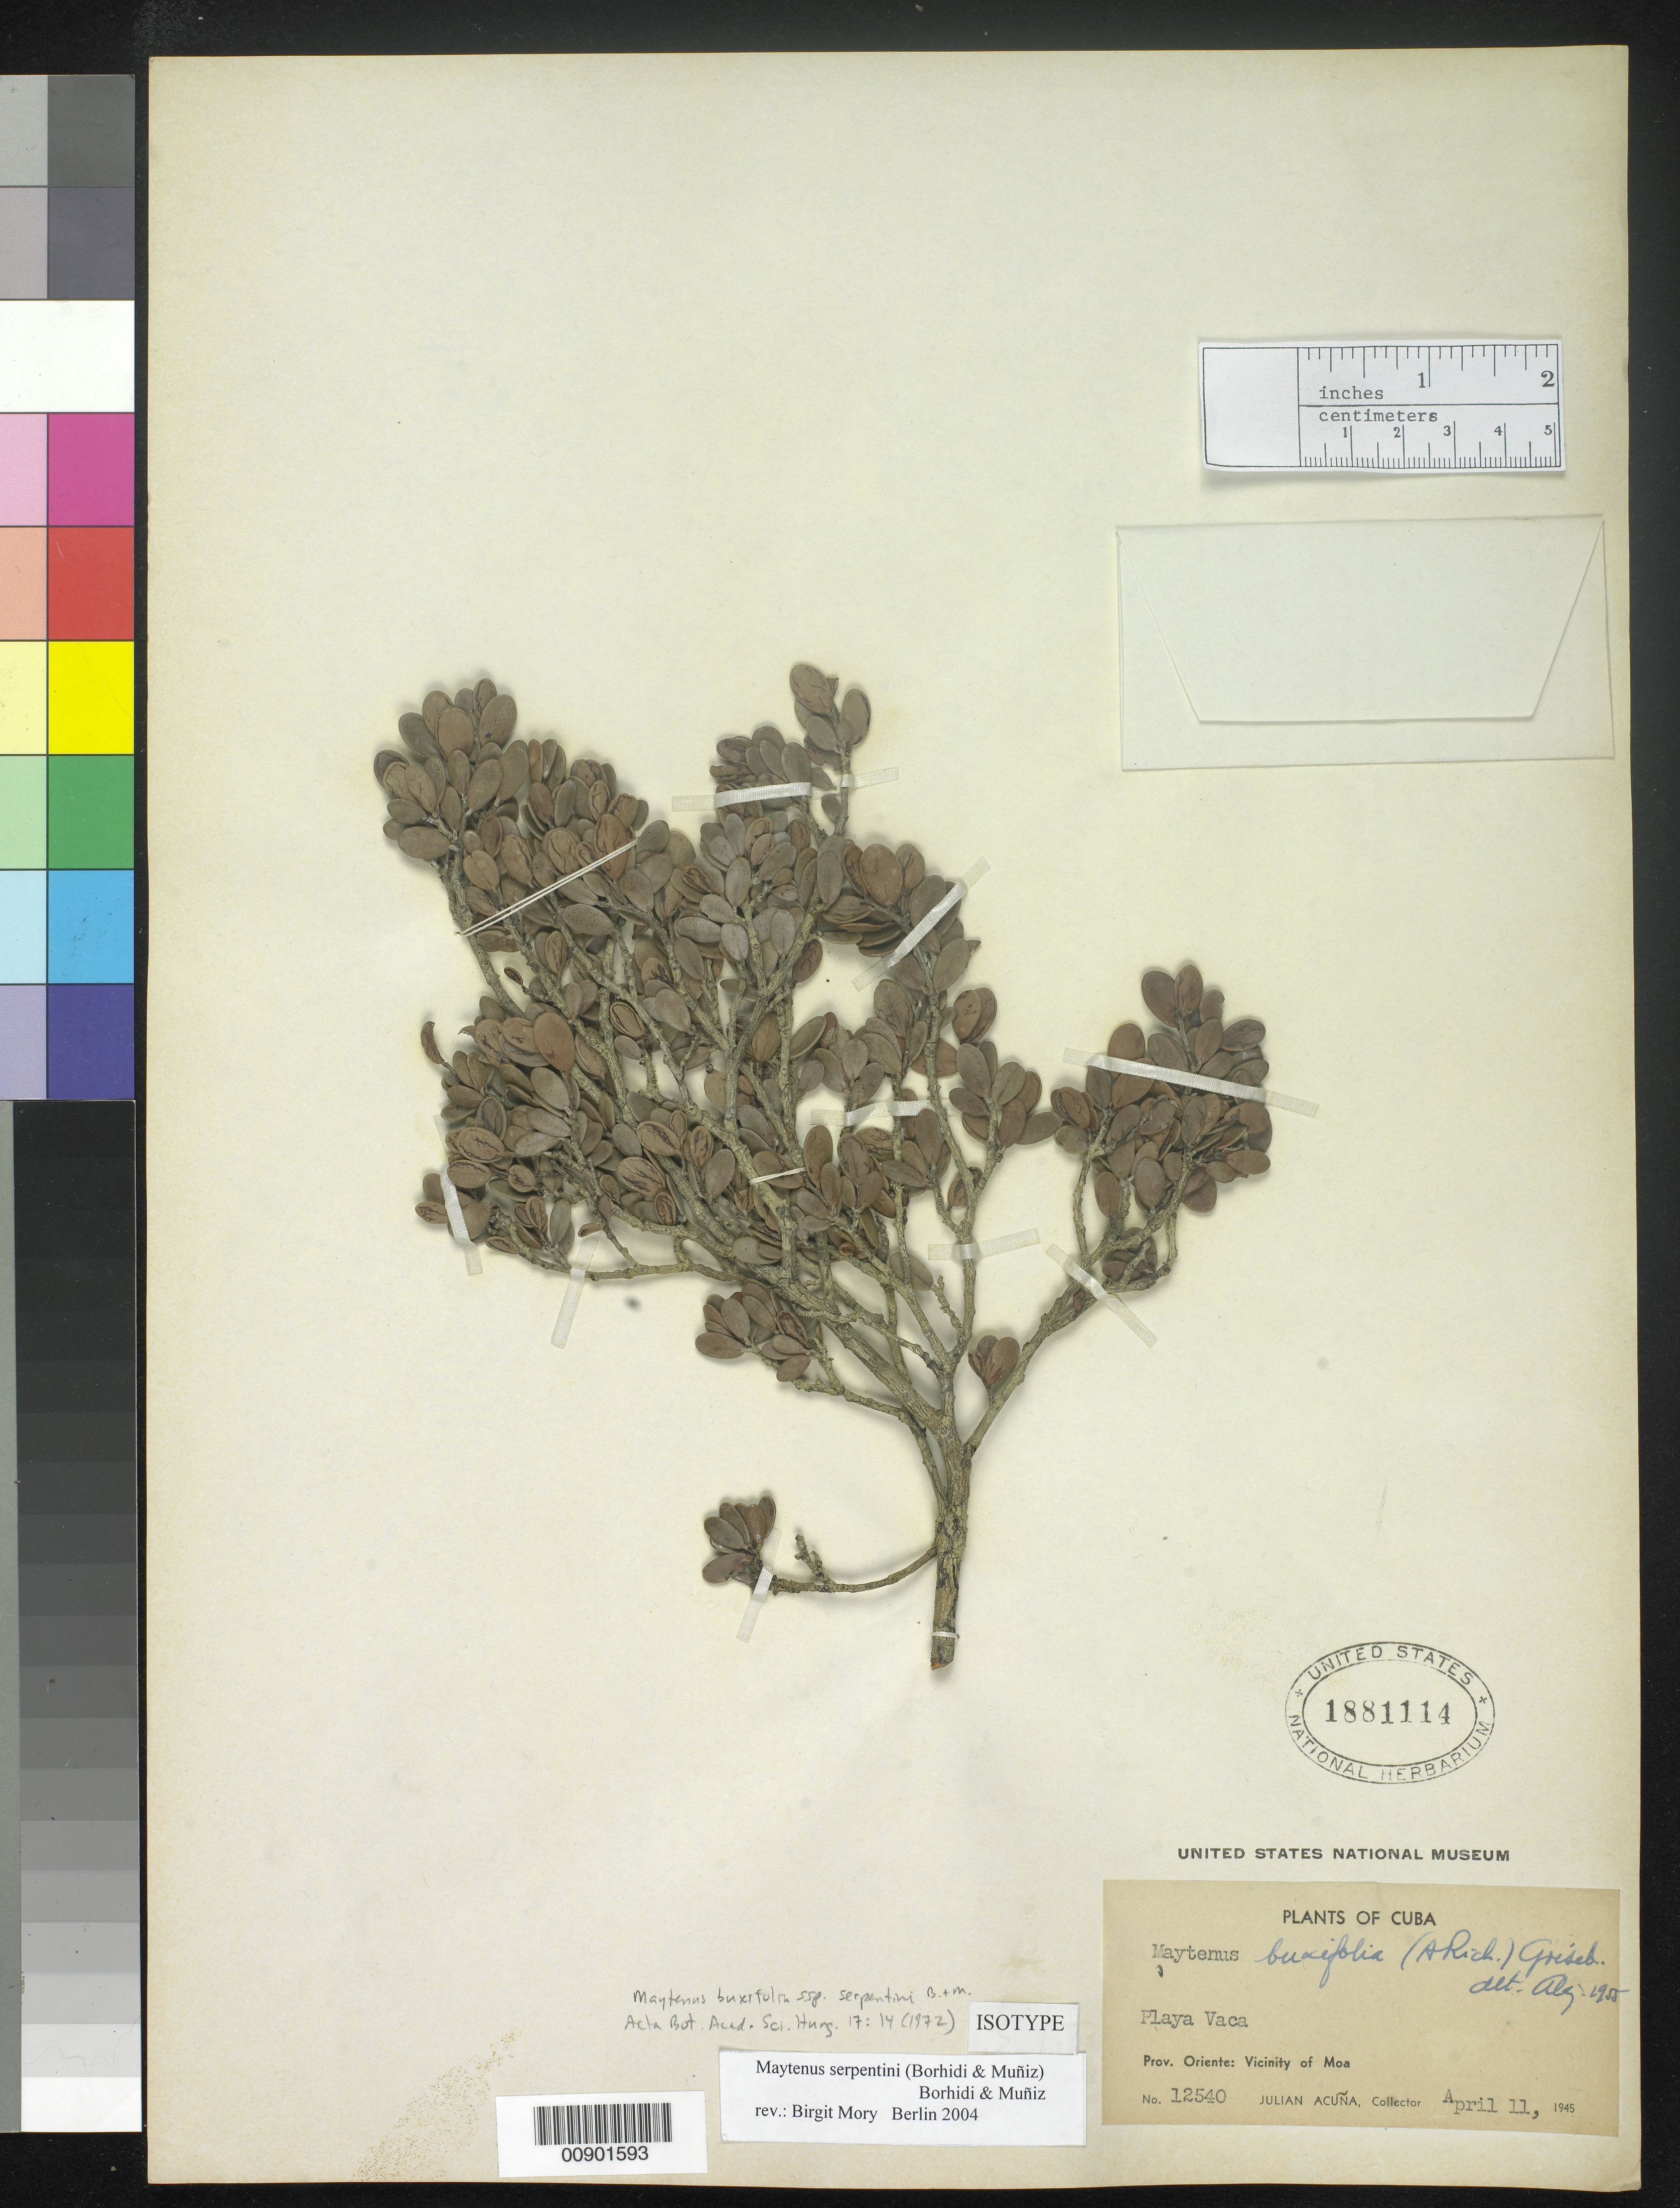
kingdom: Plantae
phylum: Tracheophyta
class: Magnoliopsida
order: Celastrales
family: Celastraceae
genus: Maytenus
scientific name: Maytenus buxifolia subsp. serpentini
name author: Borhidi & O. Muñiz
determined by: Mory, B.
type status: Isotype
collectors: J. Acuña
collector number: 12540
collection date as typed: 11 Apr 1945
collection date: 1945-04-11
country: Cuba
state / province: Holguin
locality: Prov. Oriente: vicinity of Moa. Playa Vaca.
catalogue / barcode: US 1881114